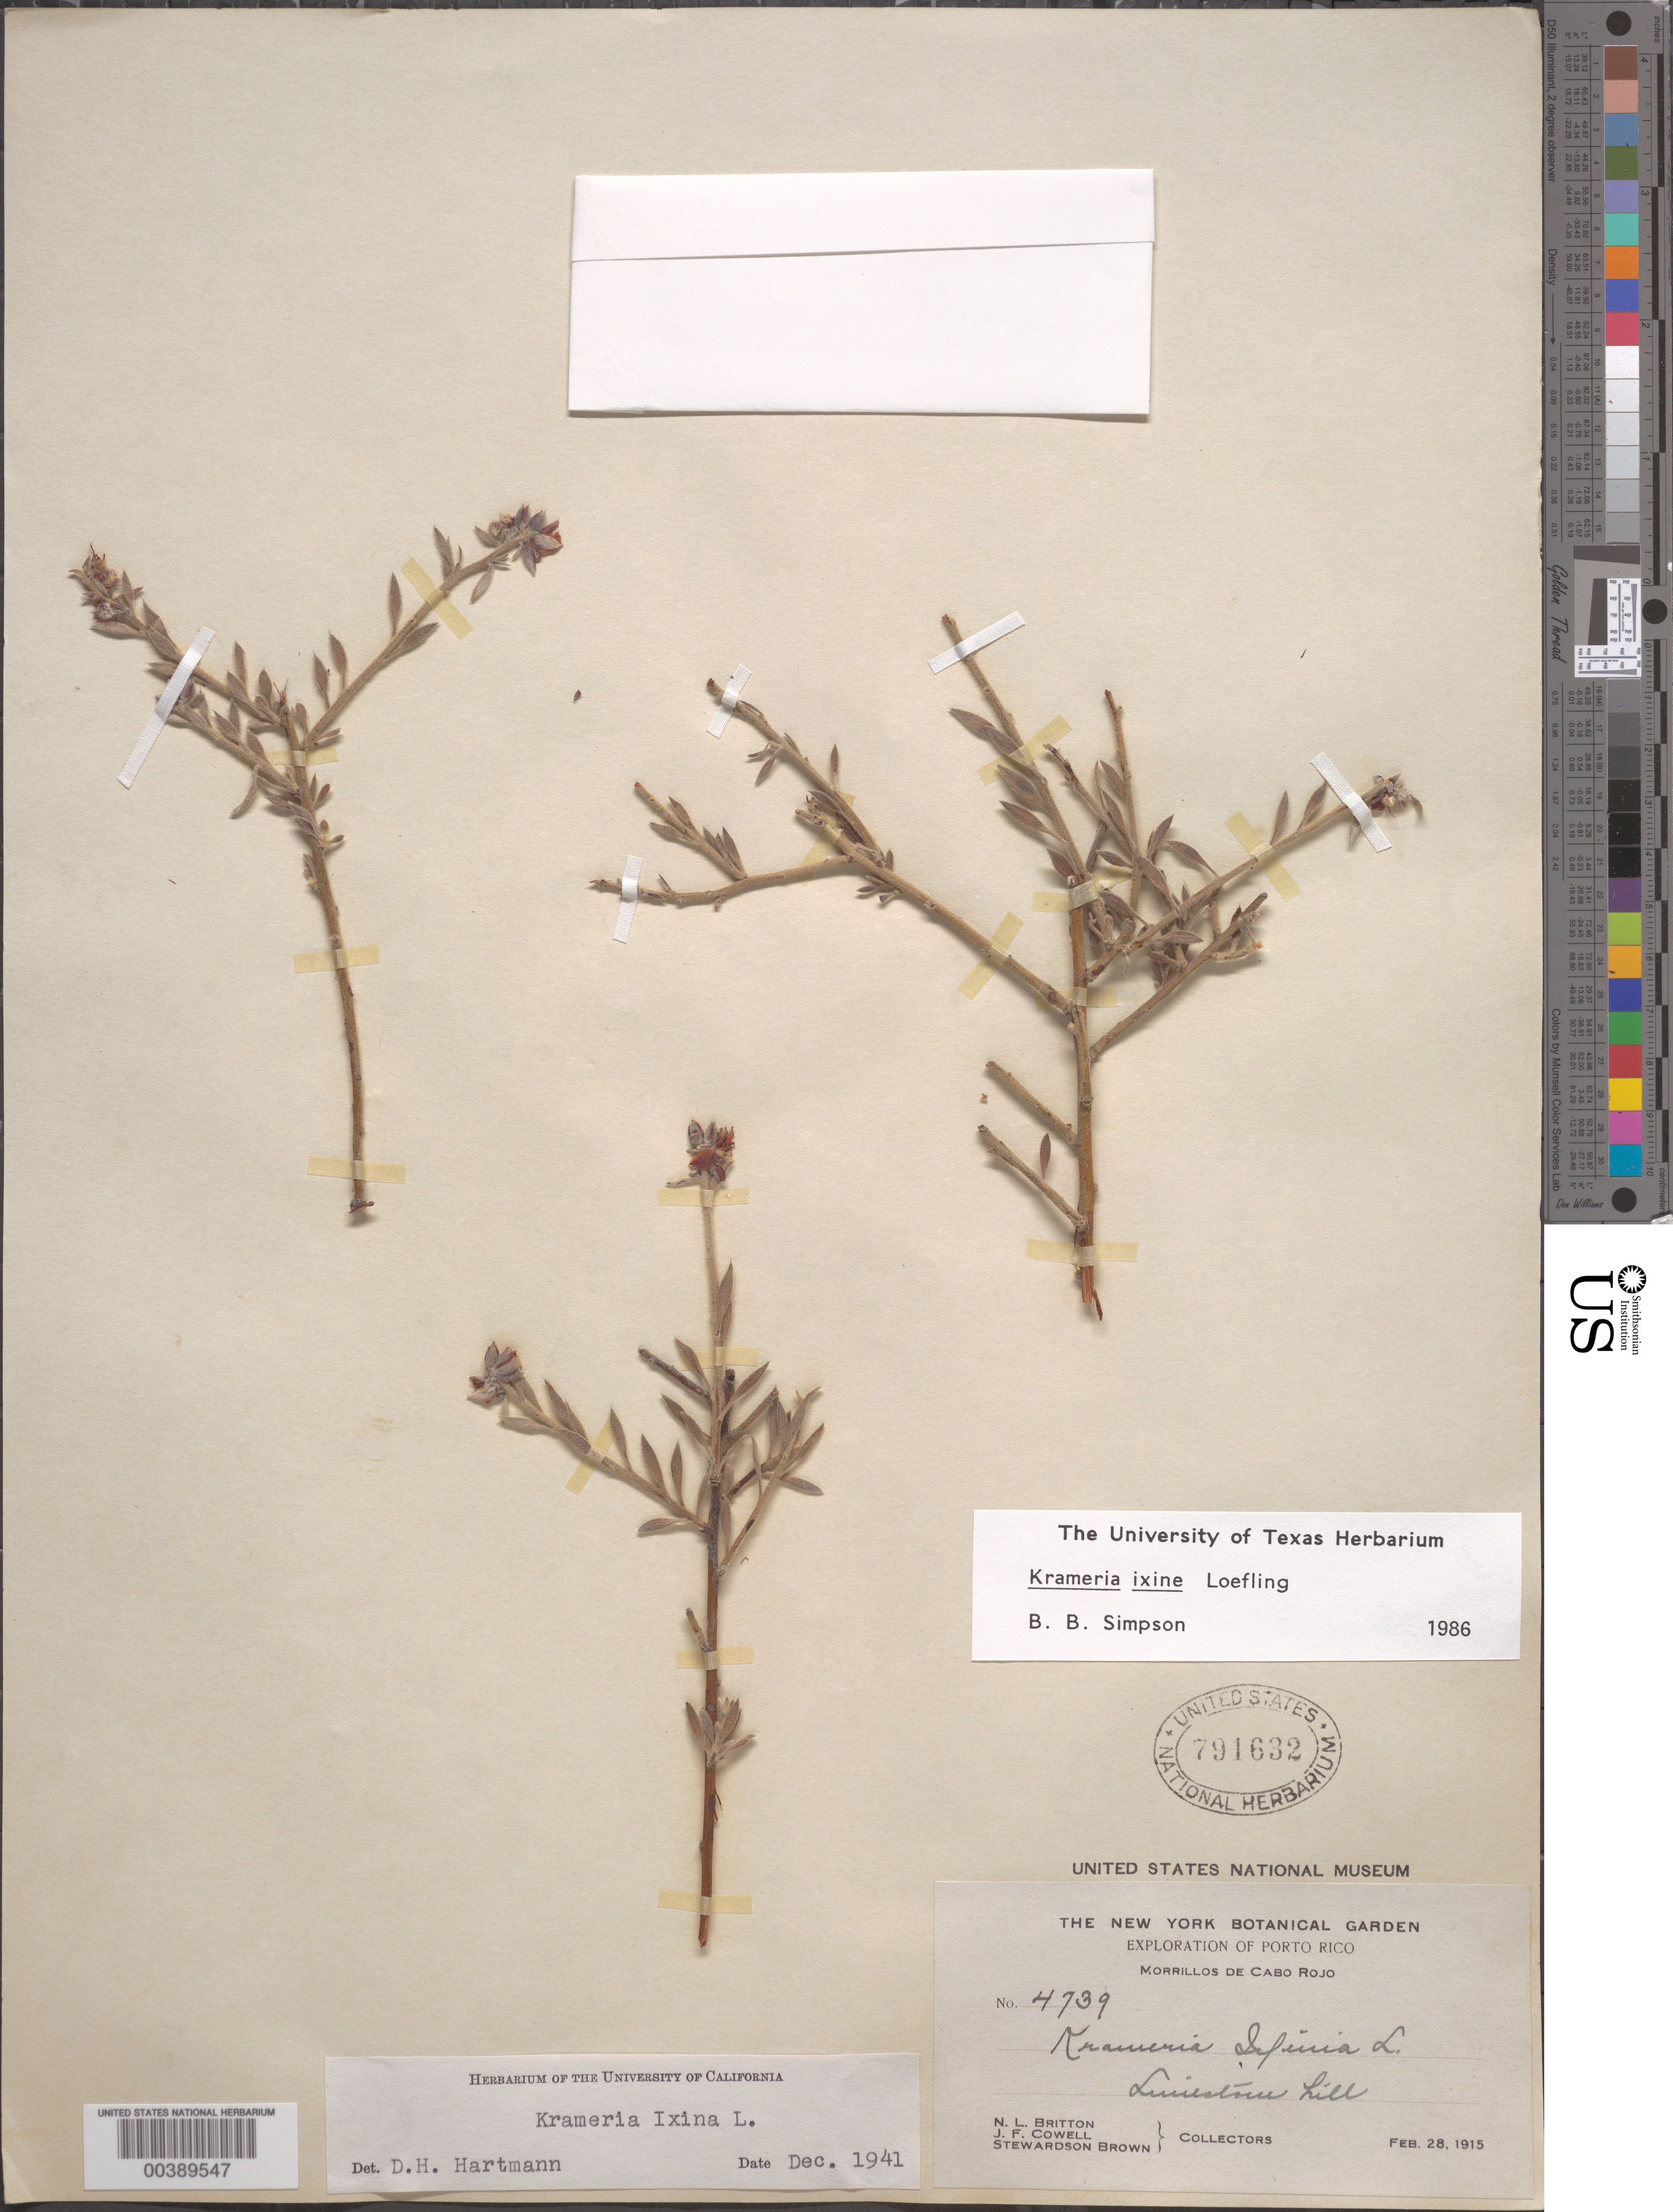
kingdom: Plantae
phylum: Tracheophyta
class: Magnoliopsida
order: Zygophyllales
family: Krameriaceae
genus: Krameria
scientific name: Krameria ixine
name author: L.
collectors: N. Britton, J. F. Cowell & S. Brown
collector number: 4739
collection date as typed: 28 Feb 1915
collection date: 1915-02-28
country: Puerto Rico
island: Greater Antilles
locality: Morrillos de cabo rojo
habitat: Limestone hill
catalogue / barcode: US 791632